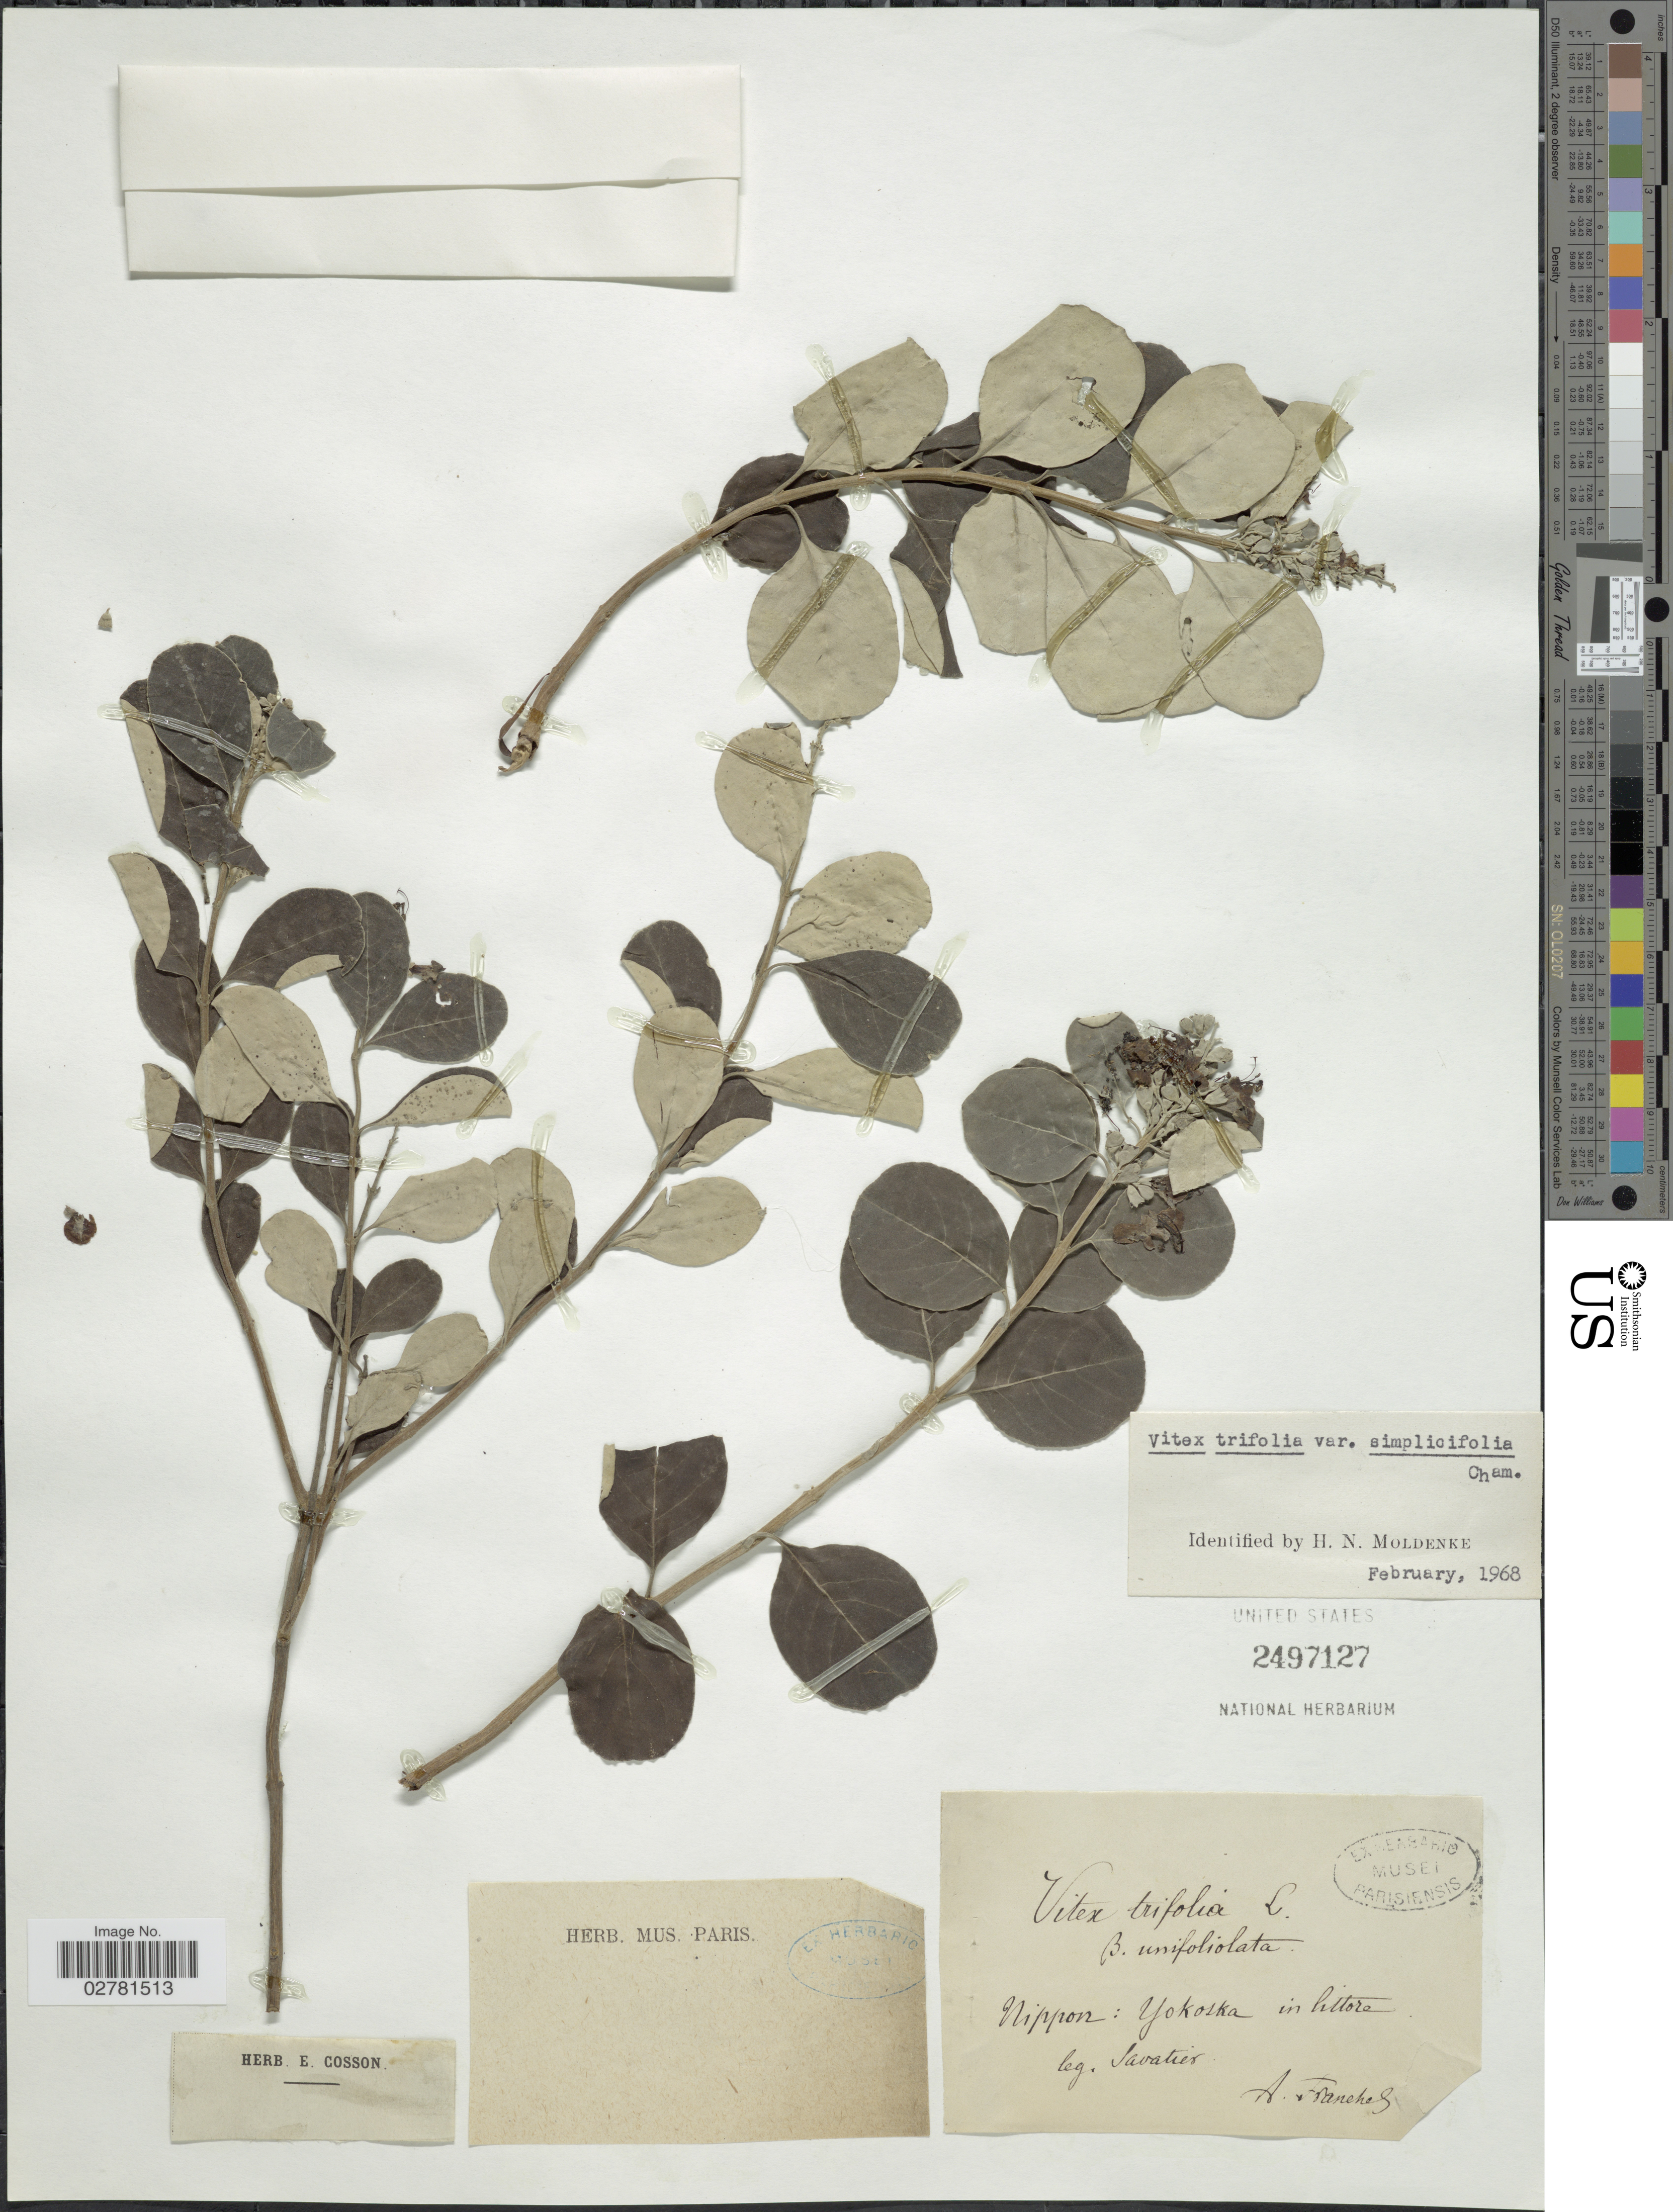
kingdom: Plantae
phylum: Tracheophyta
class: Magnoliopsida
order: Lamiales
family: Lamiaceae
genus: Vitex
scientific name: Vitex trifoliata var. simplicifolia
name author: Cham.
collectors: Savatier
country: Japan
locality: Nippon: Yokoska in littore.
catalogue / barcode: US 2497127